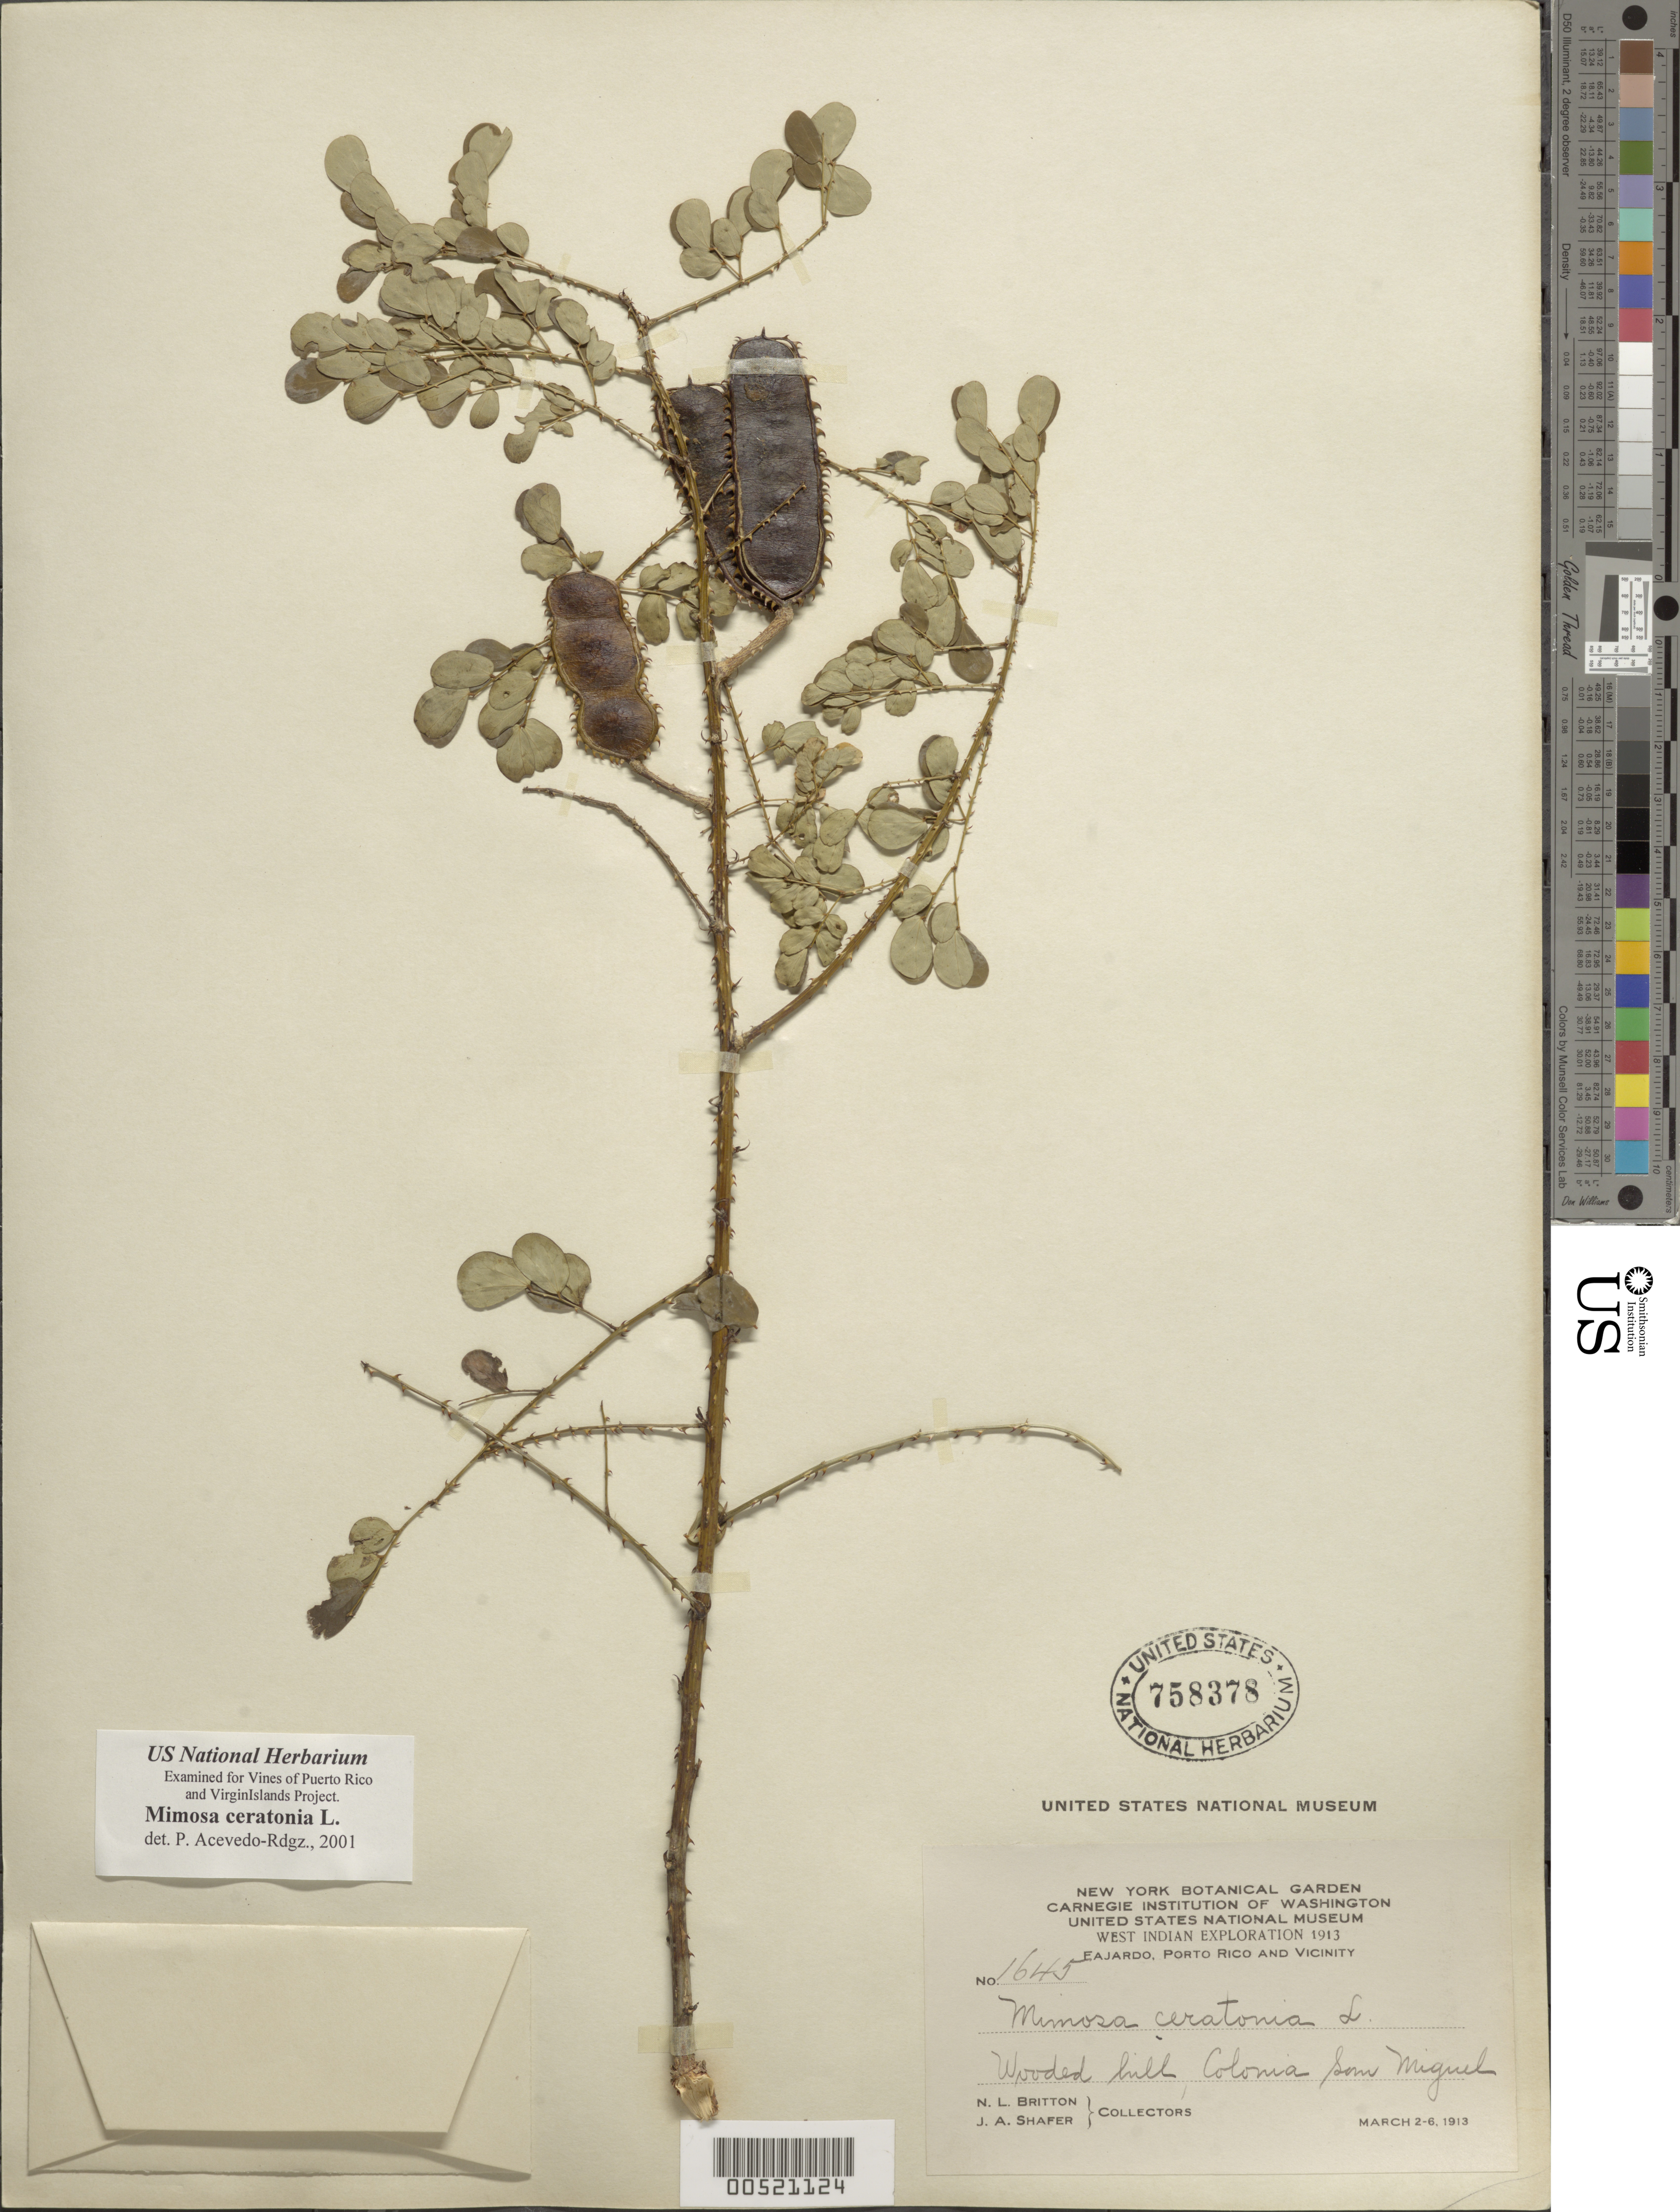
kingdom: Plantae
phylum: Tracheophyta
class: Magnoliopsida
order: Fabales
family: Fabaceae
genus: Mimosa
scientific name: Mimosa ceratonia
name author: L.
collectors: N. Britton & J. A. Shafer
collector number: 1645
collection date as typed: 02 Mar 1913 to 06 Mar 1913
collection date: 1913-03-02/1913-03-06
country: Puerto Rico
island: Greater Antilles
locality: Colonia San Miguel. Wooded hill.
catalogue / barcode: US 758378